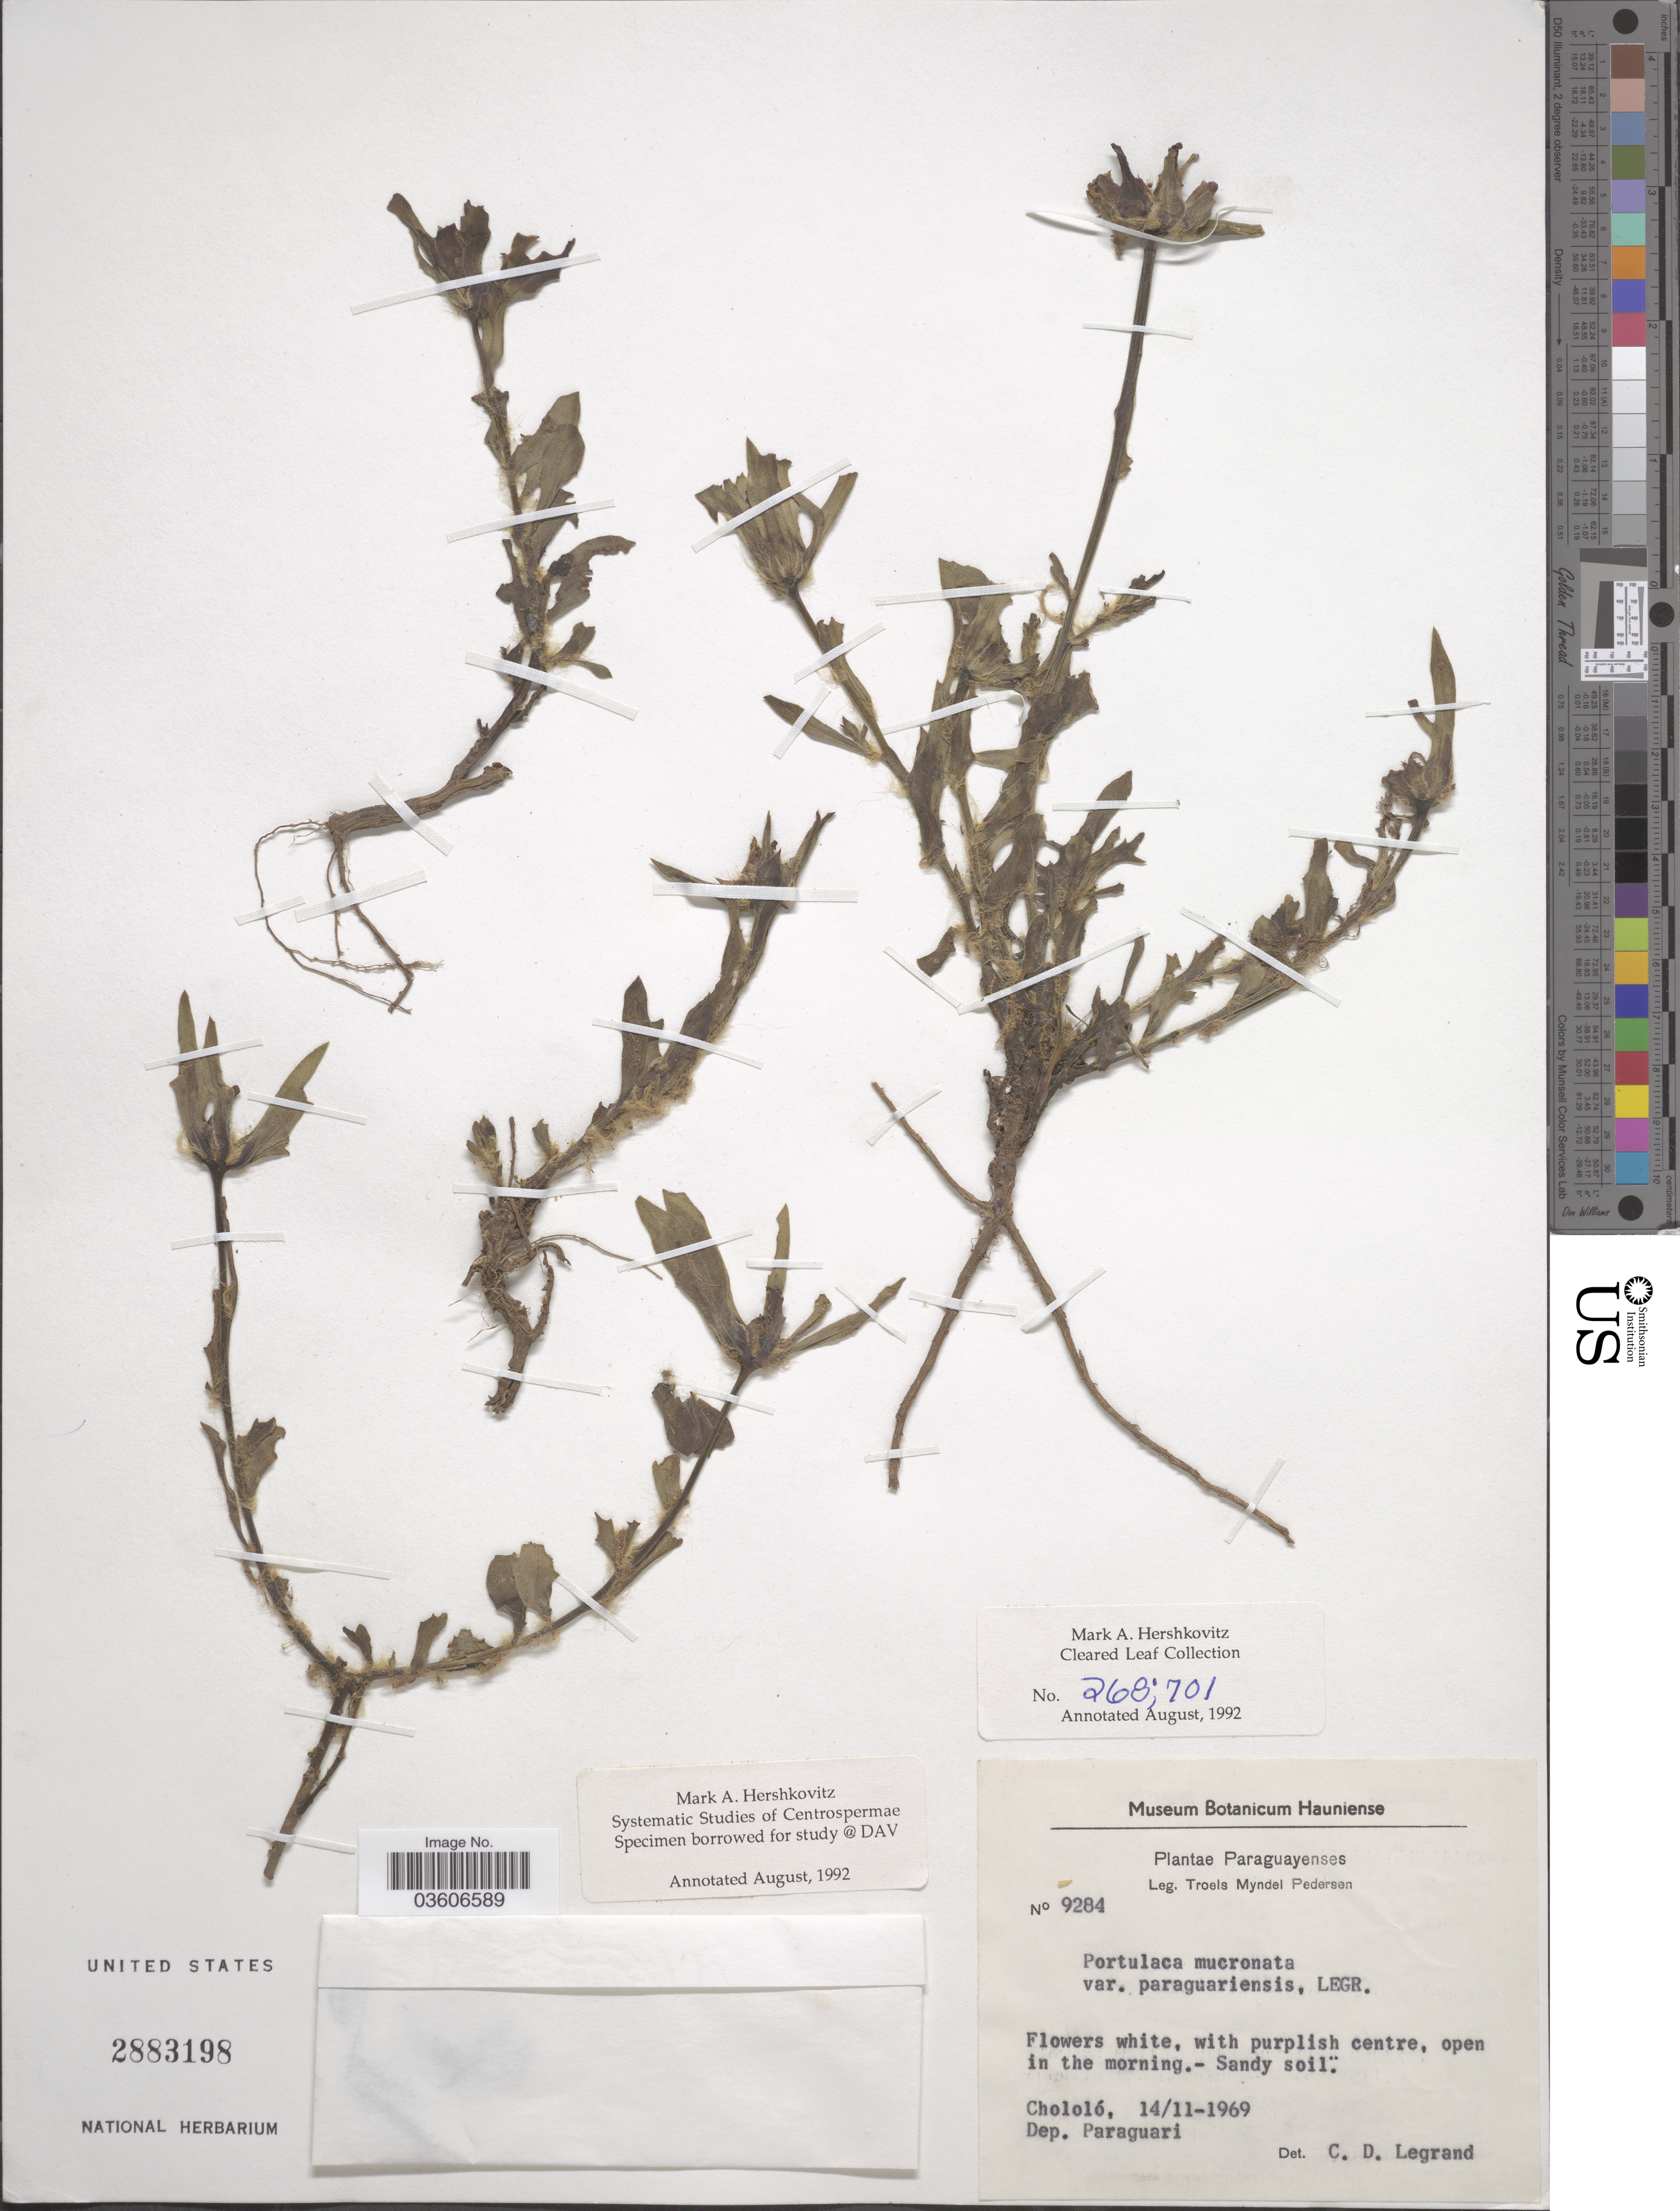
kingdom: Plantae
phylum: Tracheophyta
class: Magnoliopsida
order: Caryophyllales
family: Portulacaceae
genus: Portulaca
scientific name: Portulaca mucronata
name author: Link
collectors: T. Pederson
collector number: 9284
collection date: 1969-11-14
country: Paraguay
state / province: Paraguari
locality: Chololó. Dep. Paraguari.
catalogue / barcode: US 2883198